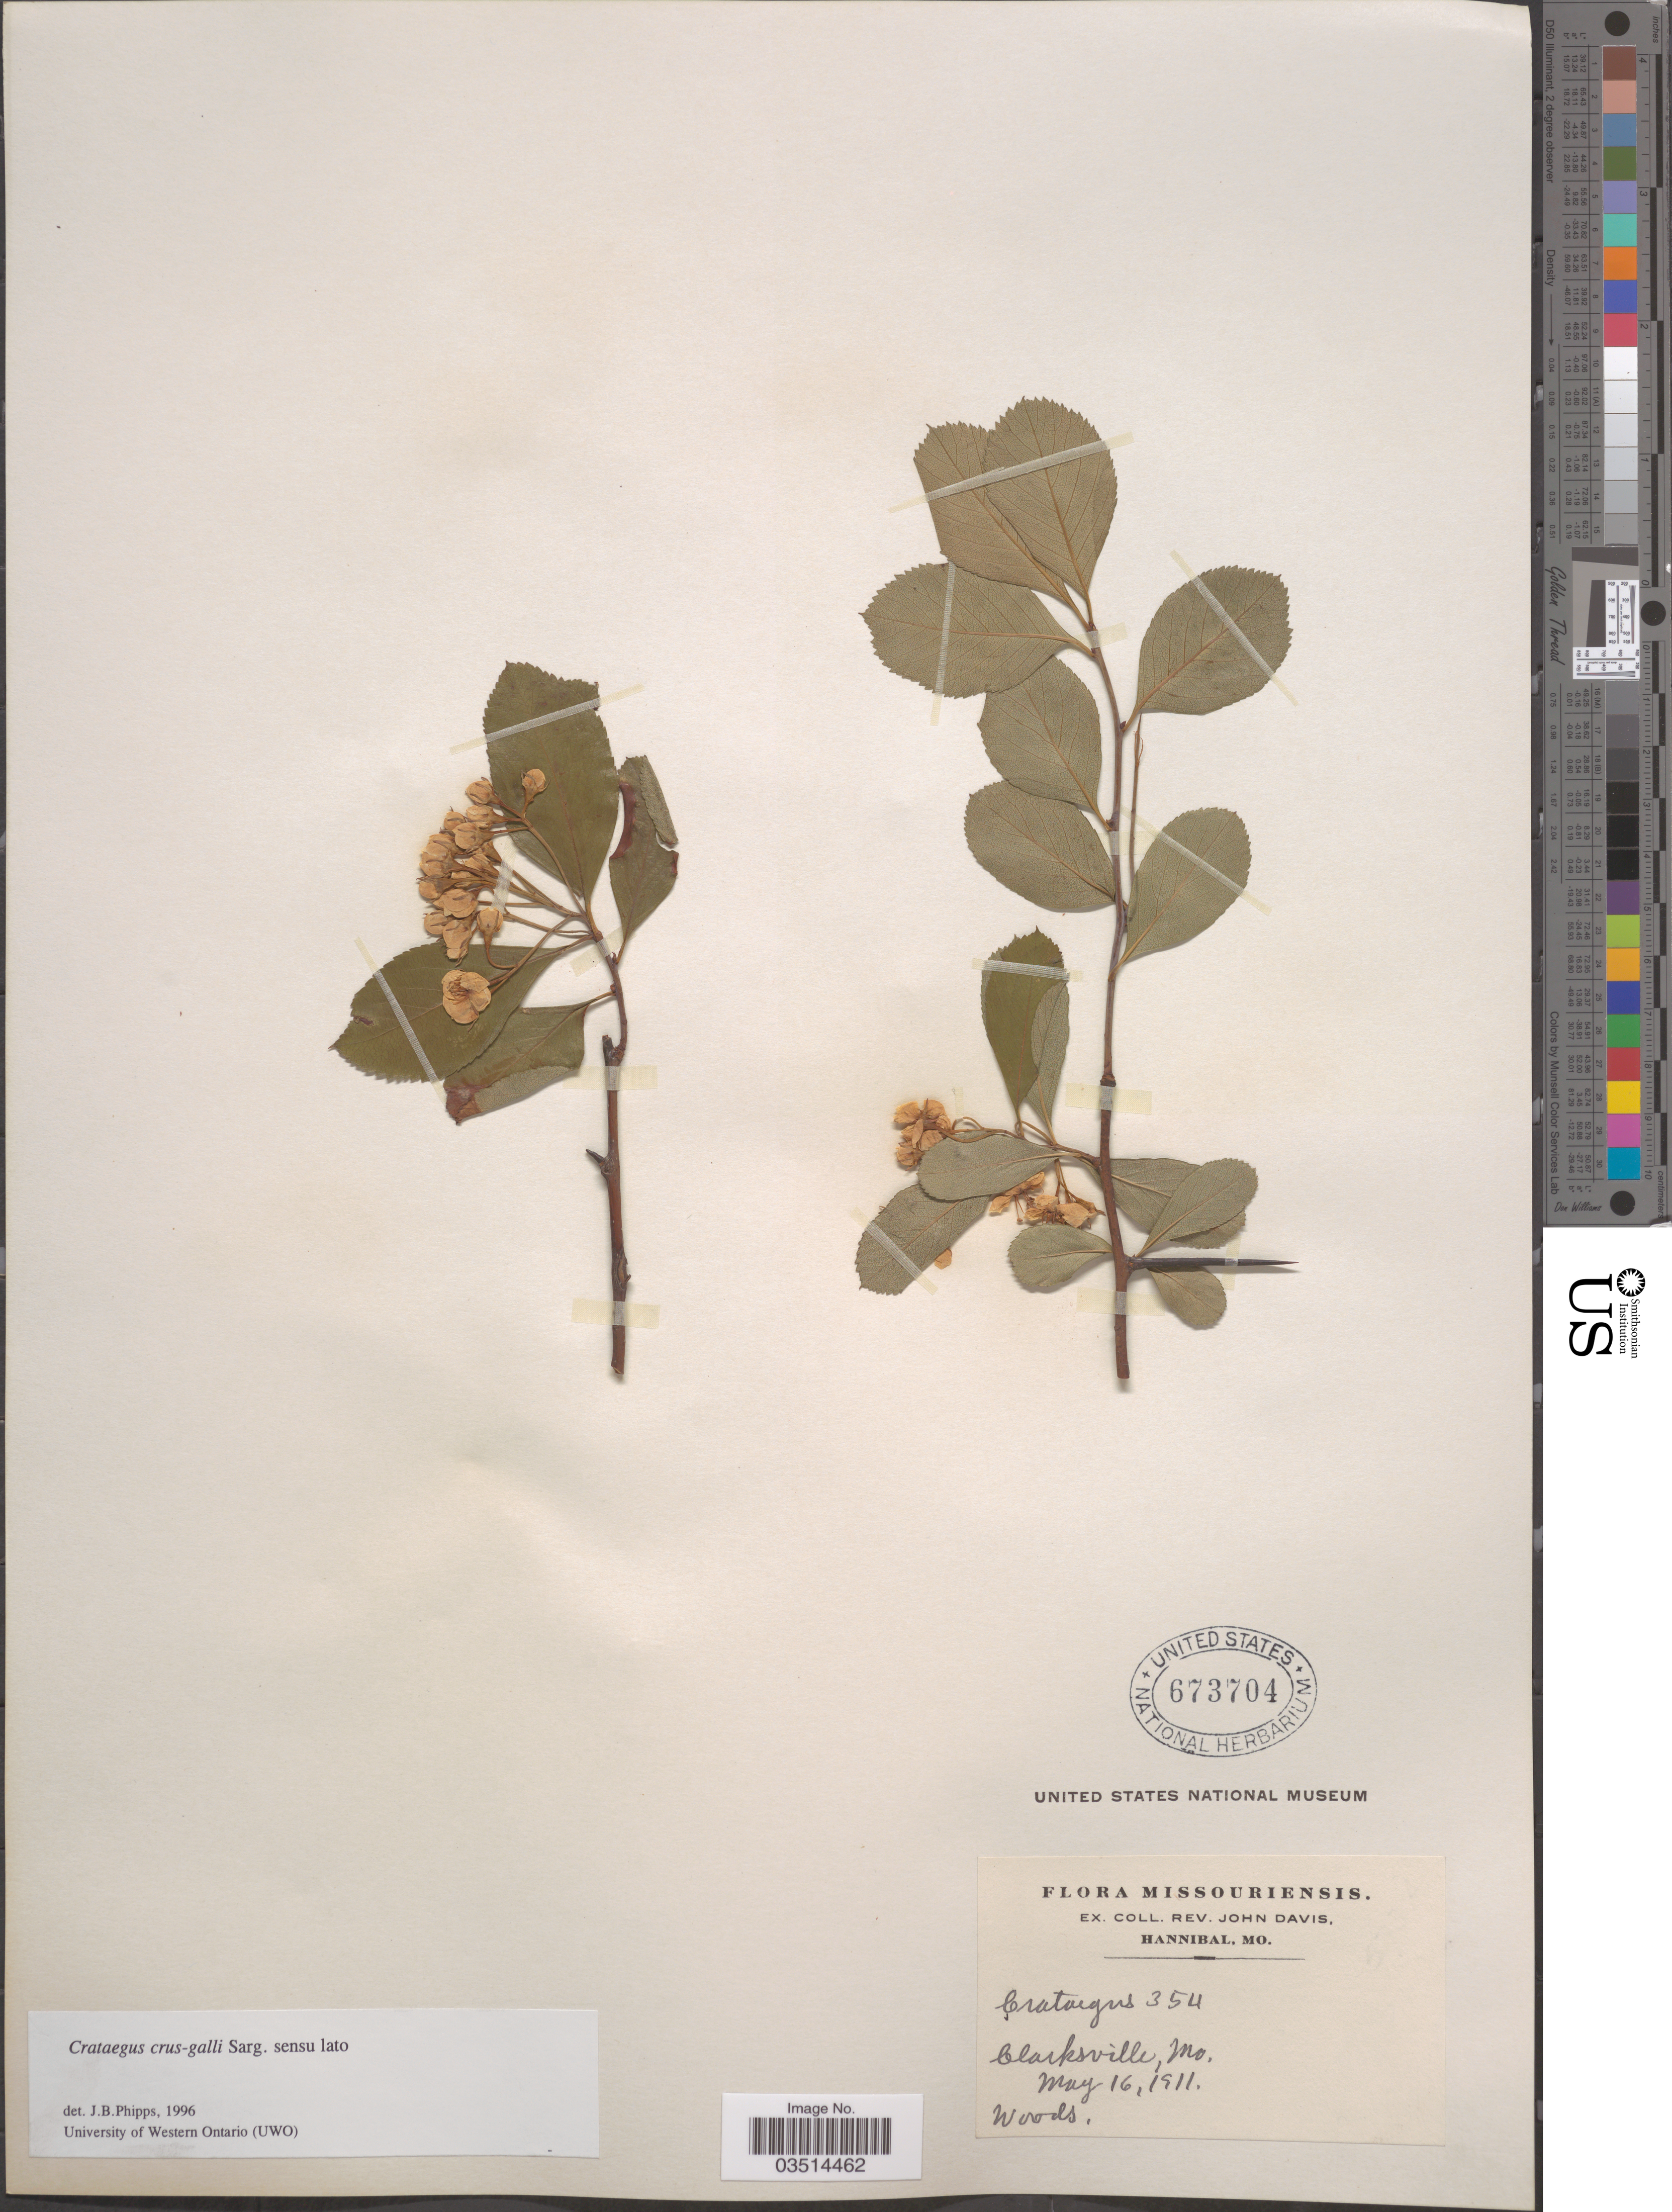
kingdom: Plantae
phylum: Tracheophyta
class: Magnoliopsida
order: Rosales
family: Rosaceae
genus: Crataegus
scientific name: Crataegus crus-galli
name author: L.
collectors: J. Davis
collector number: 354?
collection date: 1911-05-16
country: United States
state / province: Missouri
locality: Clarksville.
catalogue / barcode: US 673704